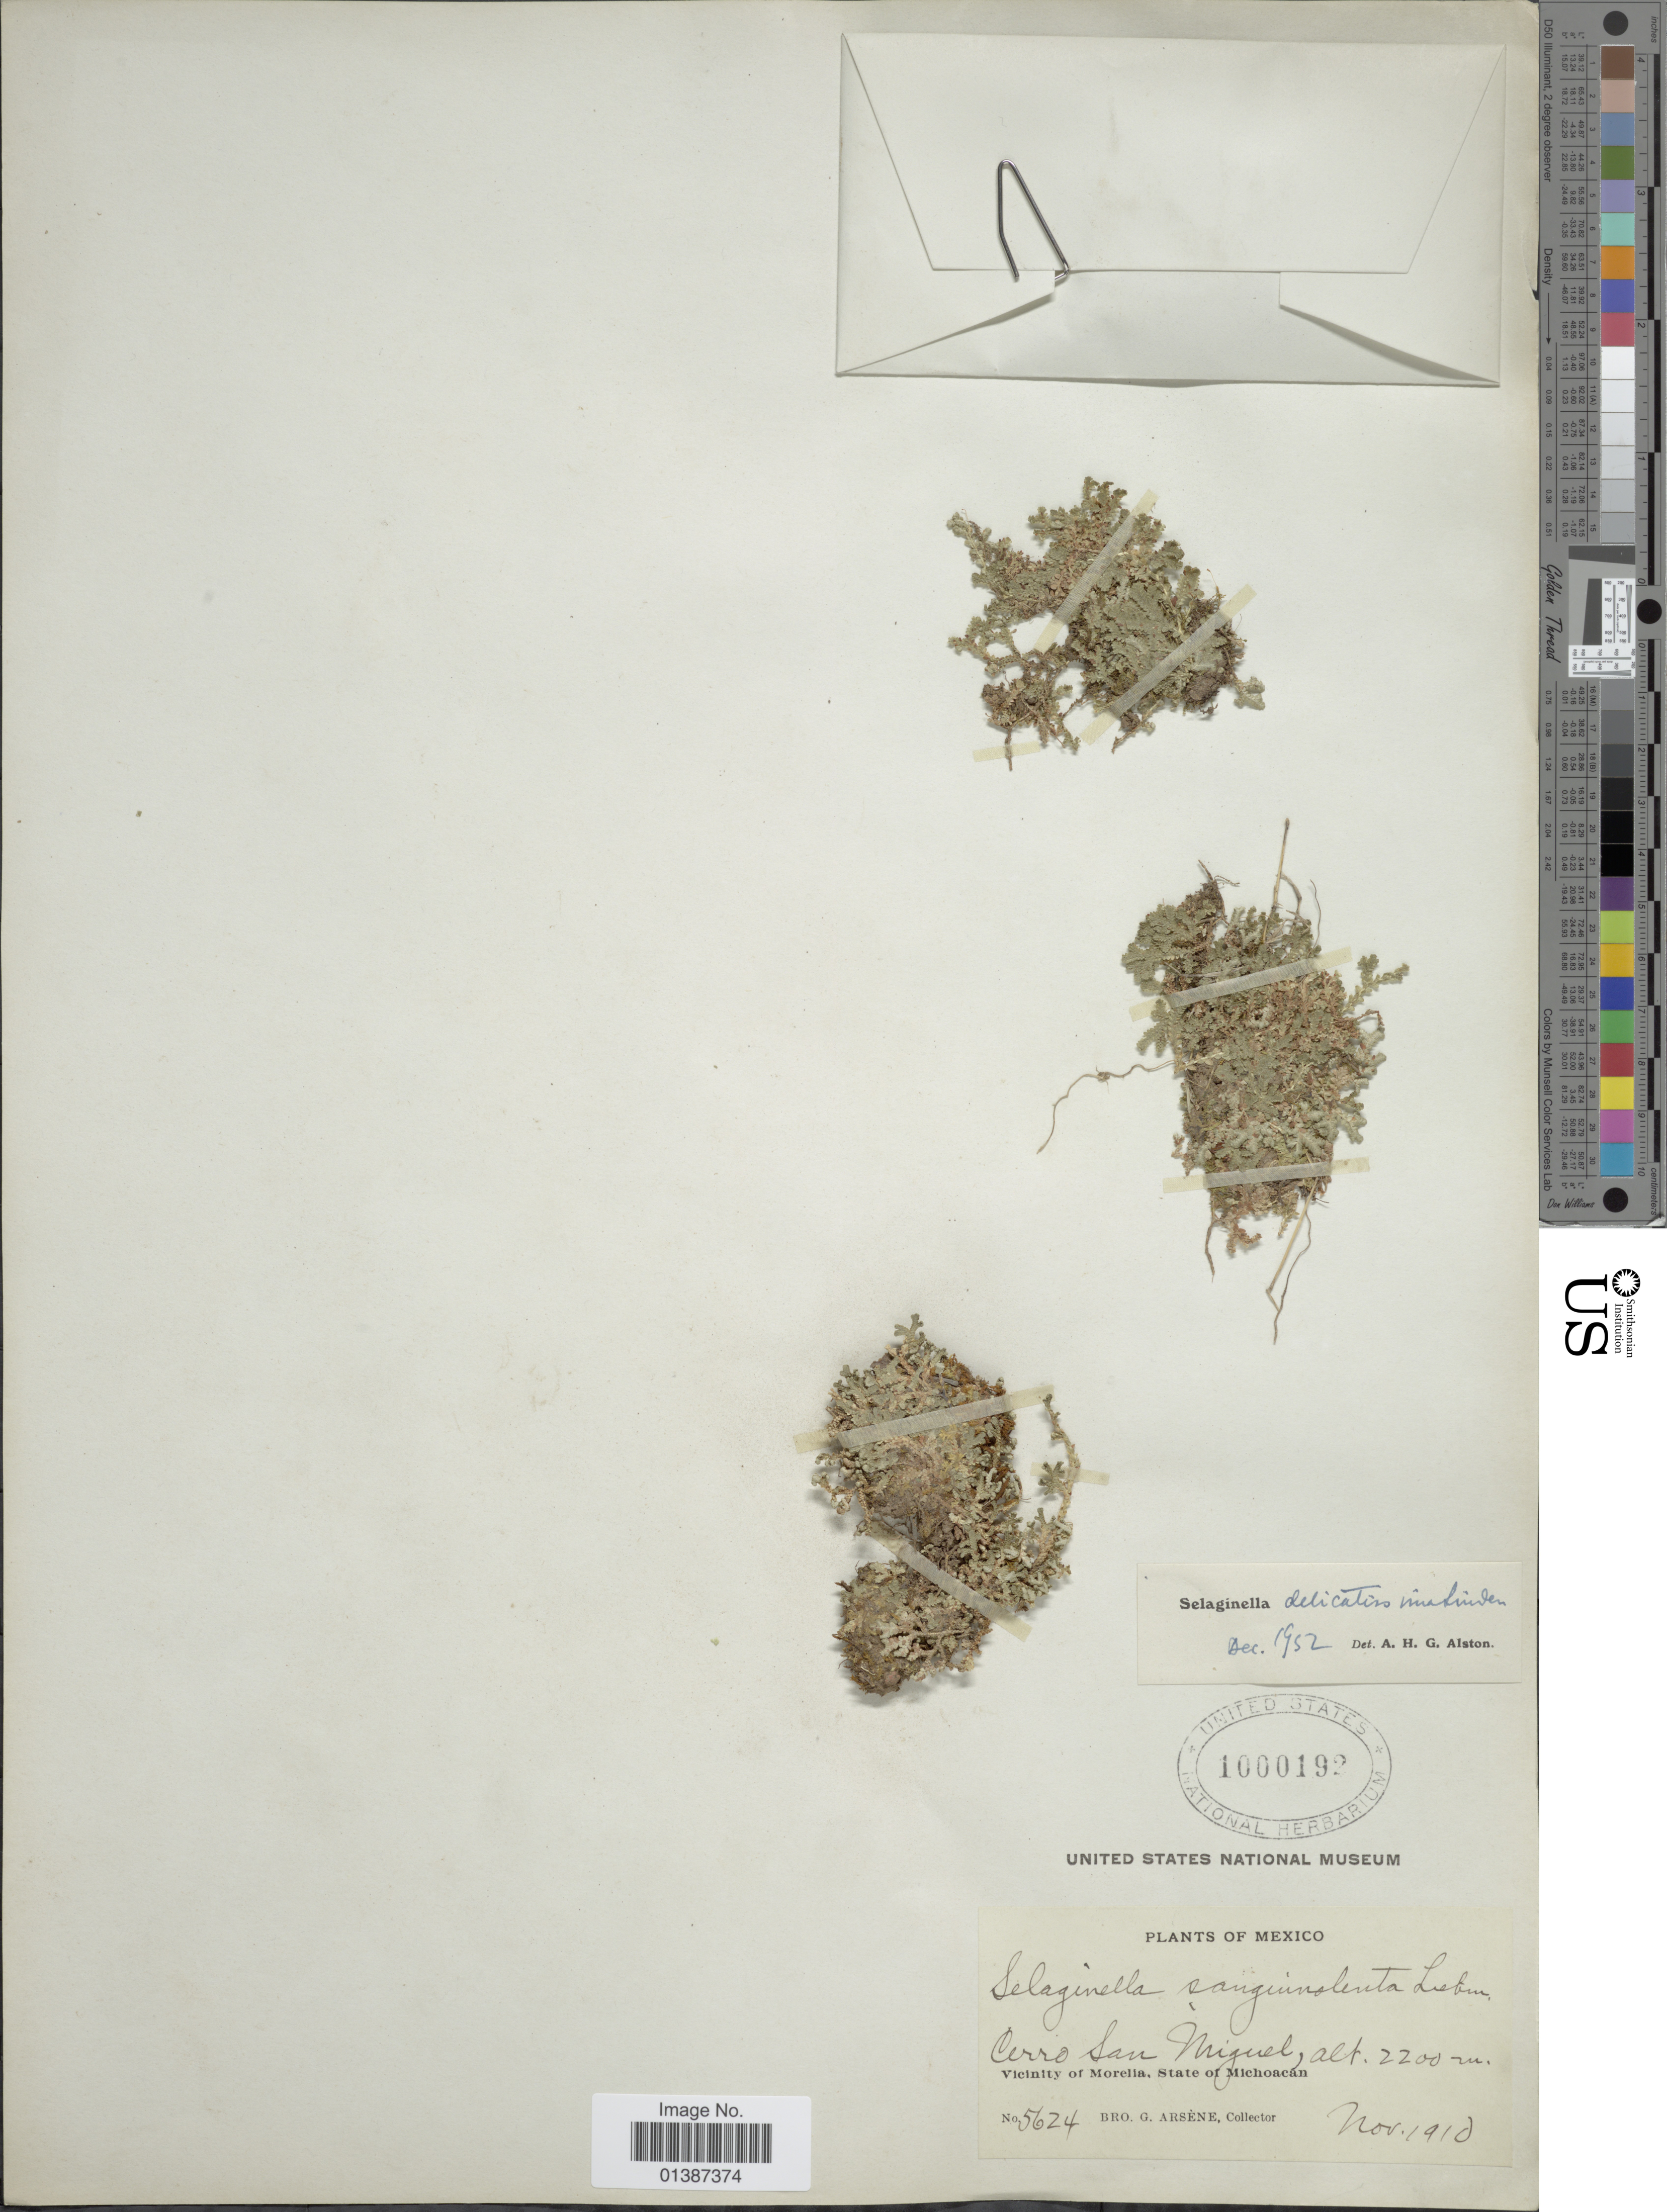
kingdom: Plantae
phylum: Tracheophyta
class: Lycopodiopsida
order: Selaginellales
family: Selaginellaceae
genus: Selaginella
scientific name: Selaginella delicatissima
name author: Linden ex A. Braun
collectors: Bro. G. Arsène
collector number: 5624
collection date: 1910-11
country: Mexico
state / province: Michoacán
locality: Cerro San Miguel, Vicinity of Morelia, State of Michoacan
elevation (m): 2200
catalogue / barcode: US 1000192